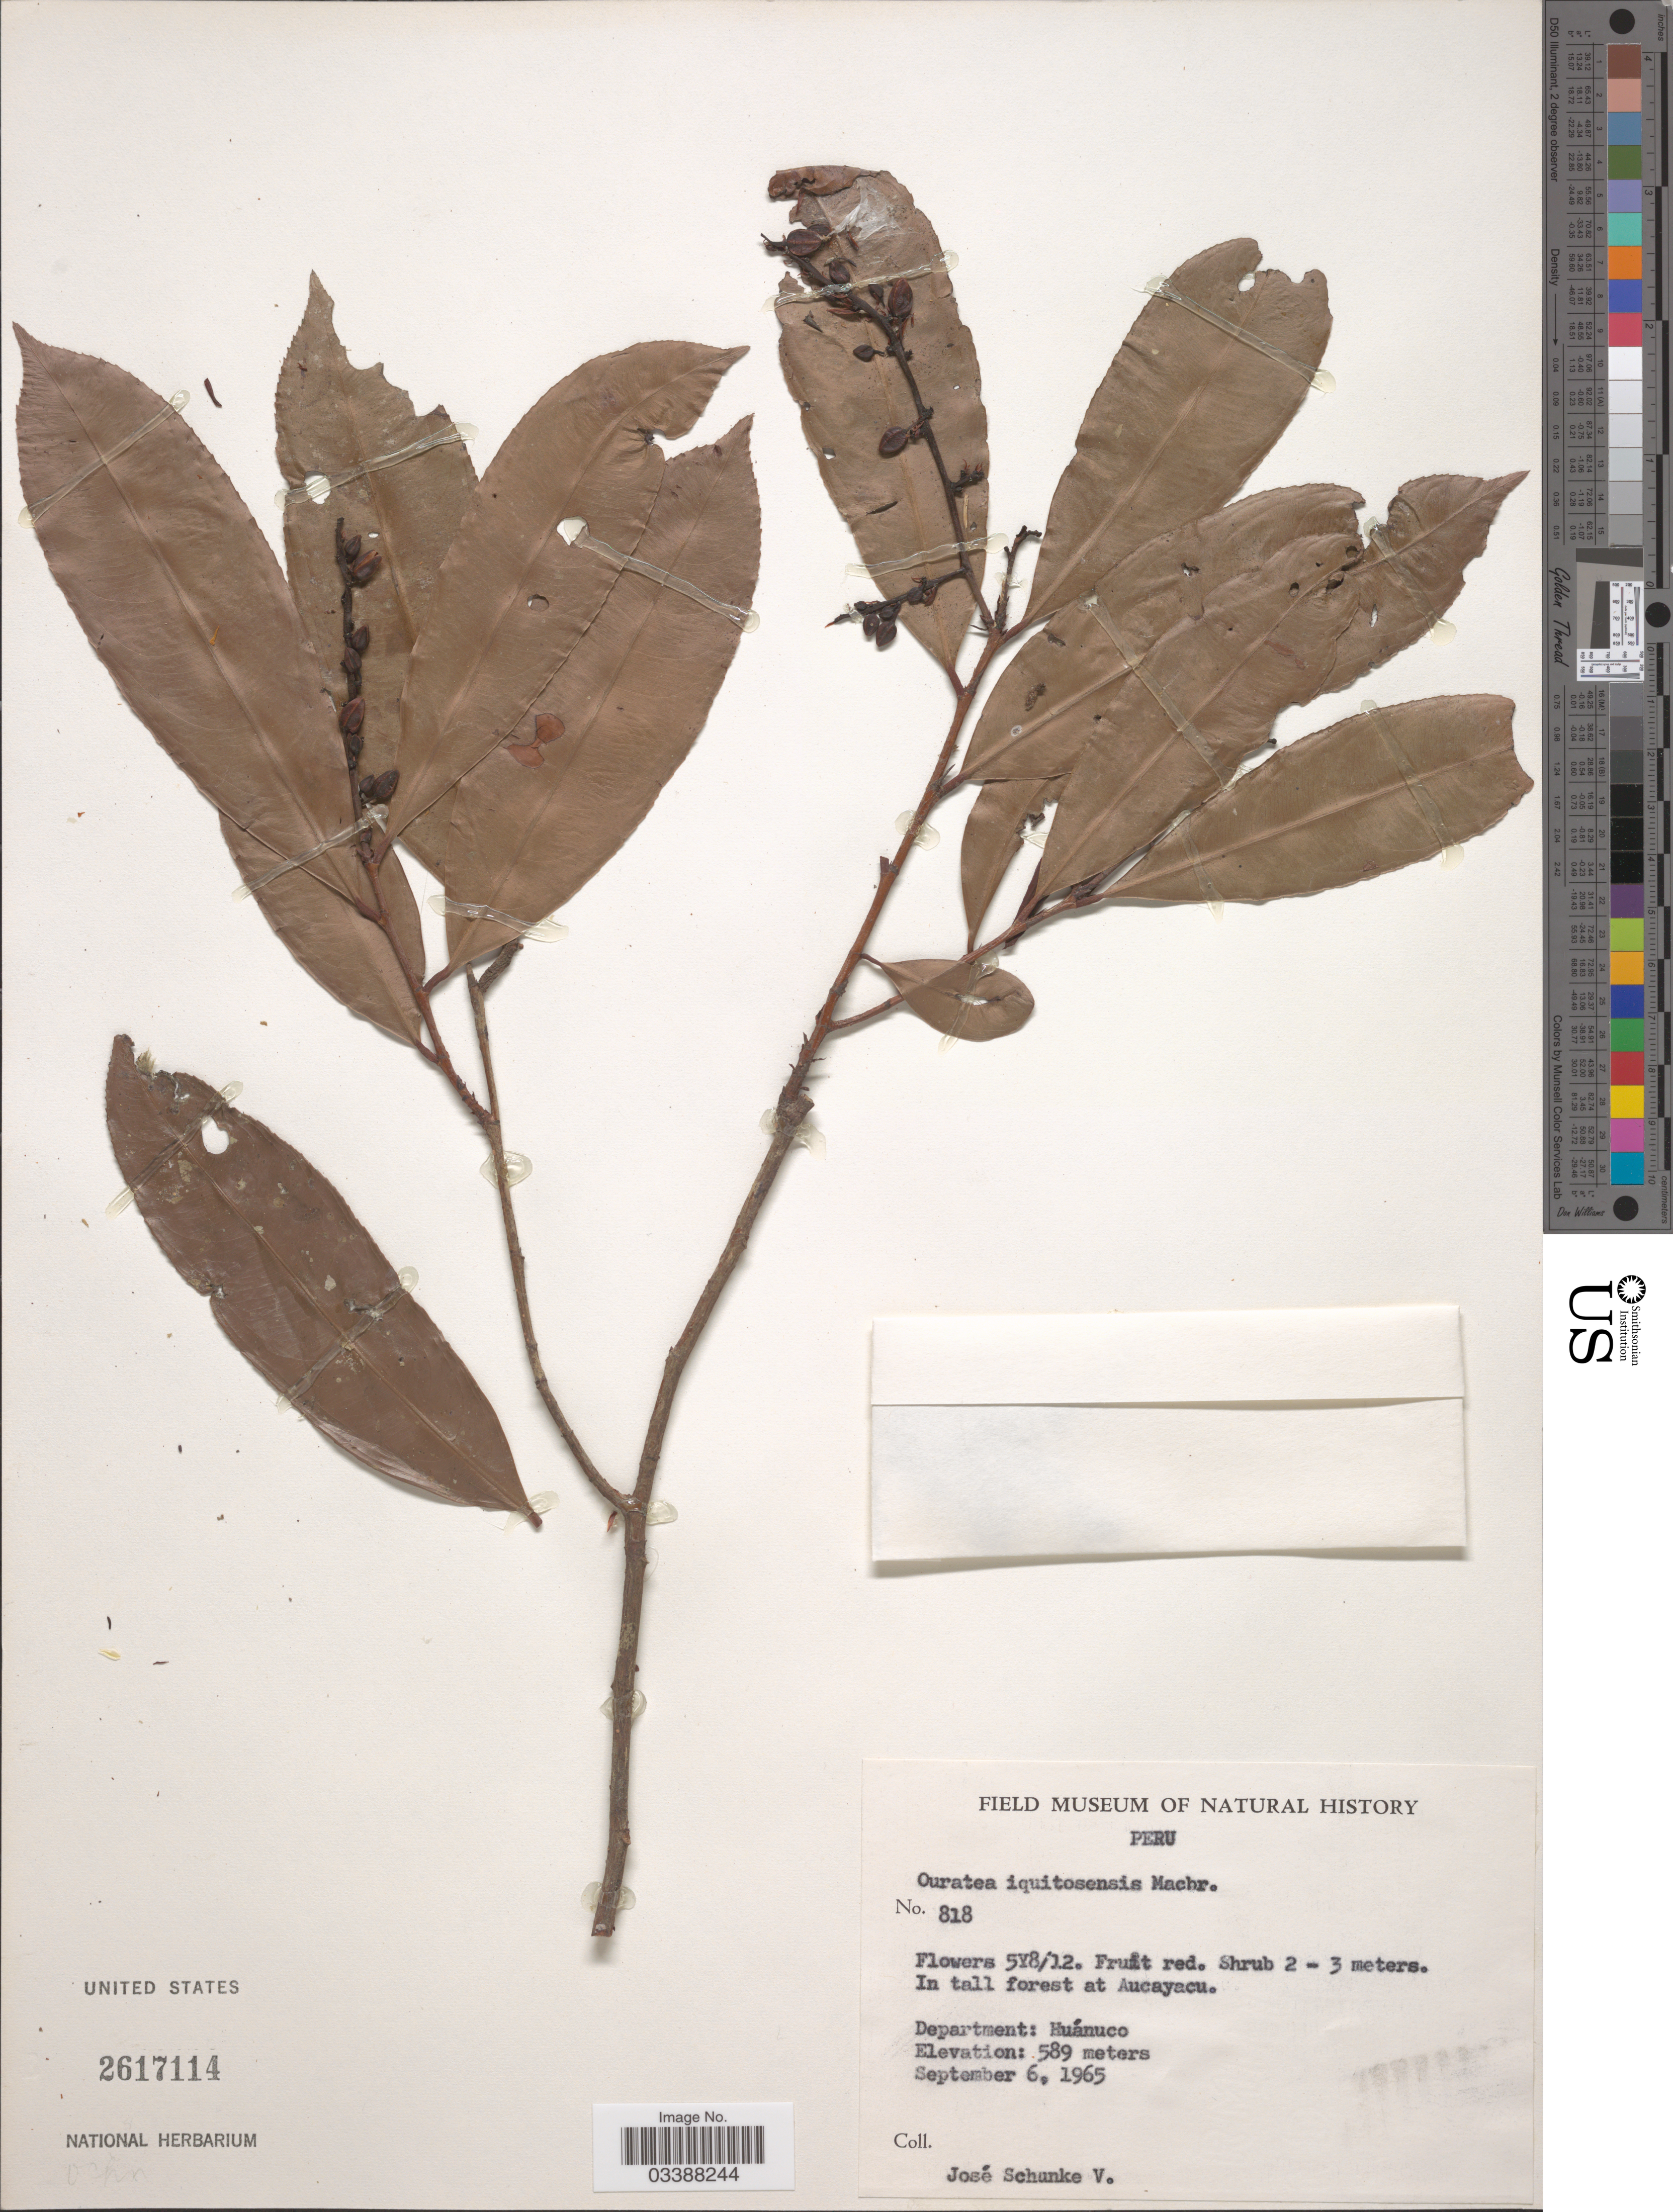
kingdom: Plantae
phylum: Tracheophyta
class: Magnoliopsida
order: Malpighiales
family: Ochnaceae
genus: Ouratea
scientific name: Ouratea iquitoensis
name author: J.F. Macbr.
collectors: J. Schunke Vigo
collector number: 818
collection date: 1965-09-06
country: Peru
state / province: Huánuco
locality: Department: Huánuco. In tall forest at Aucayacu.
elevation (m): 589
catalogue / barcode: US 2617114